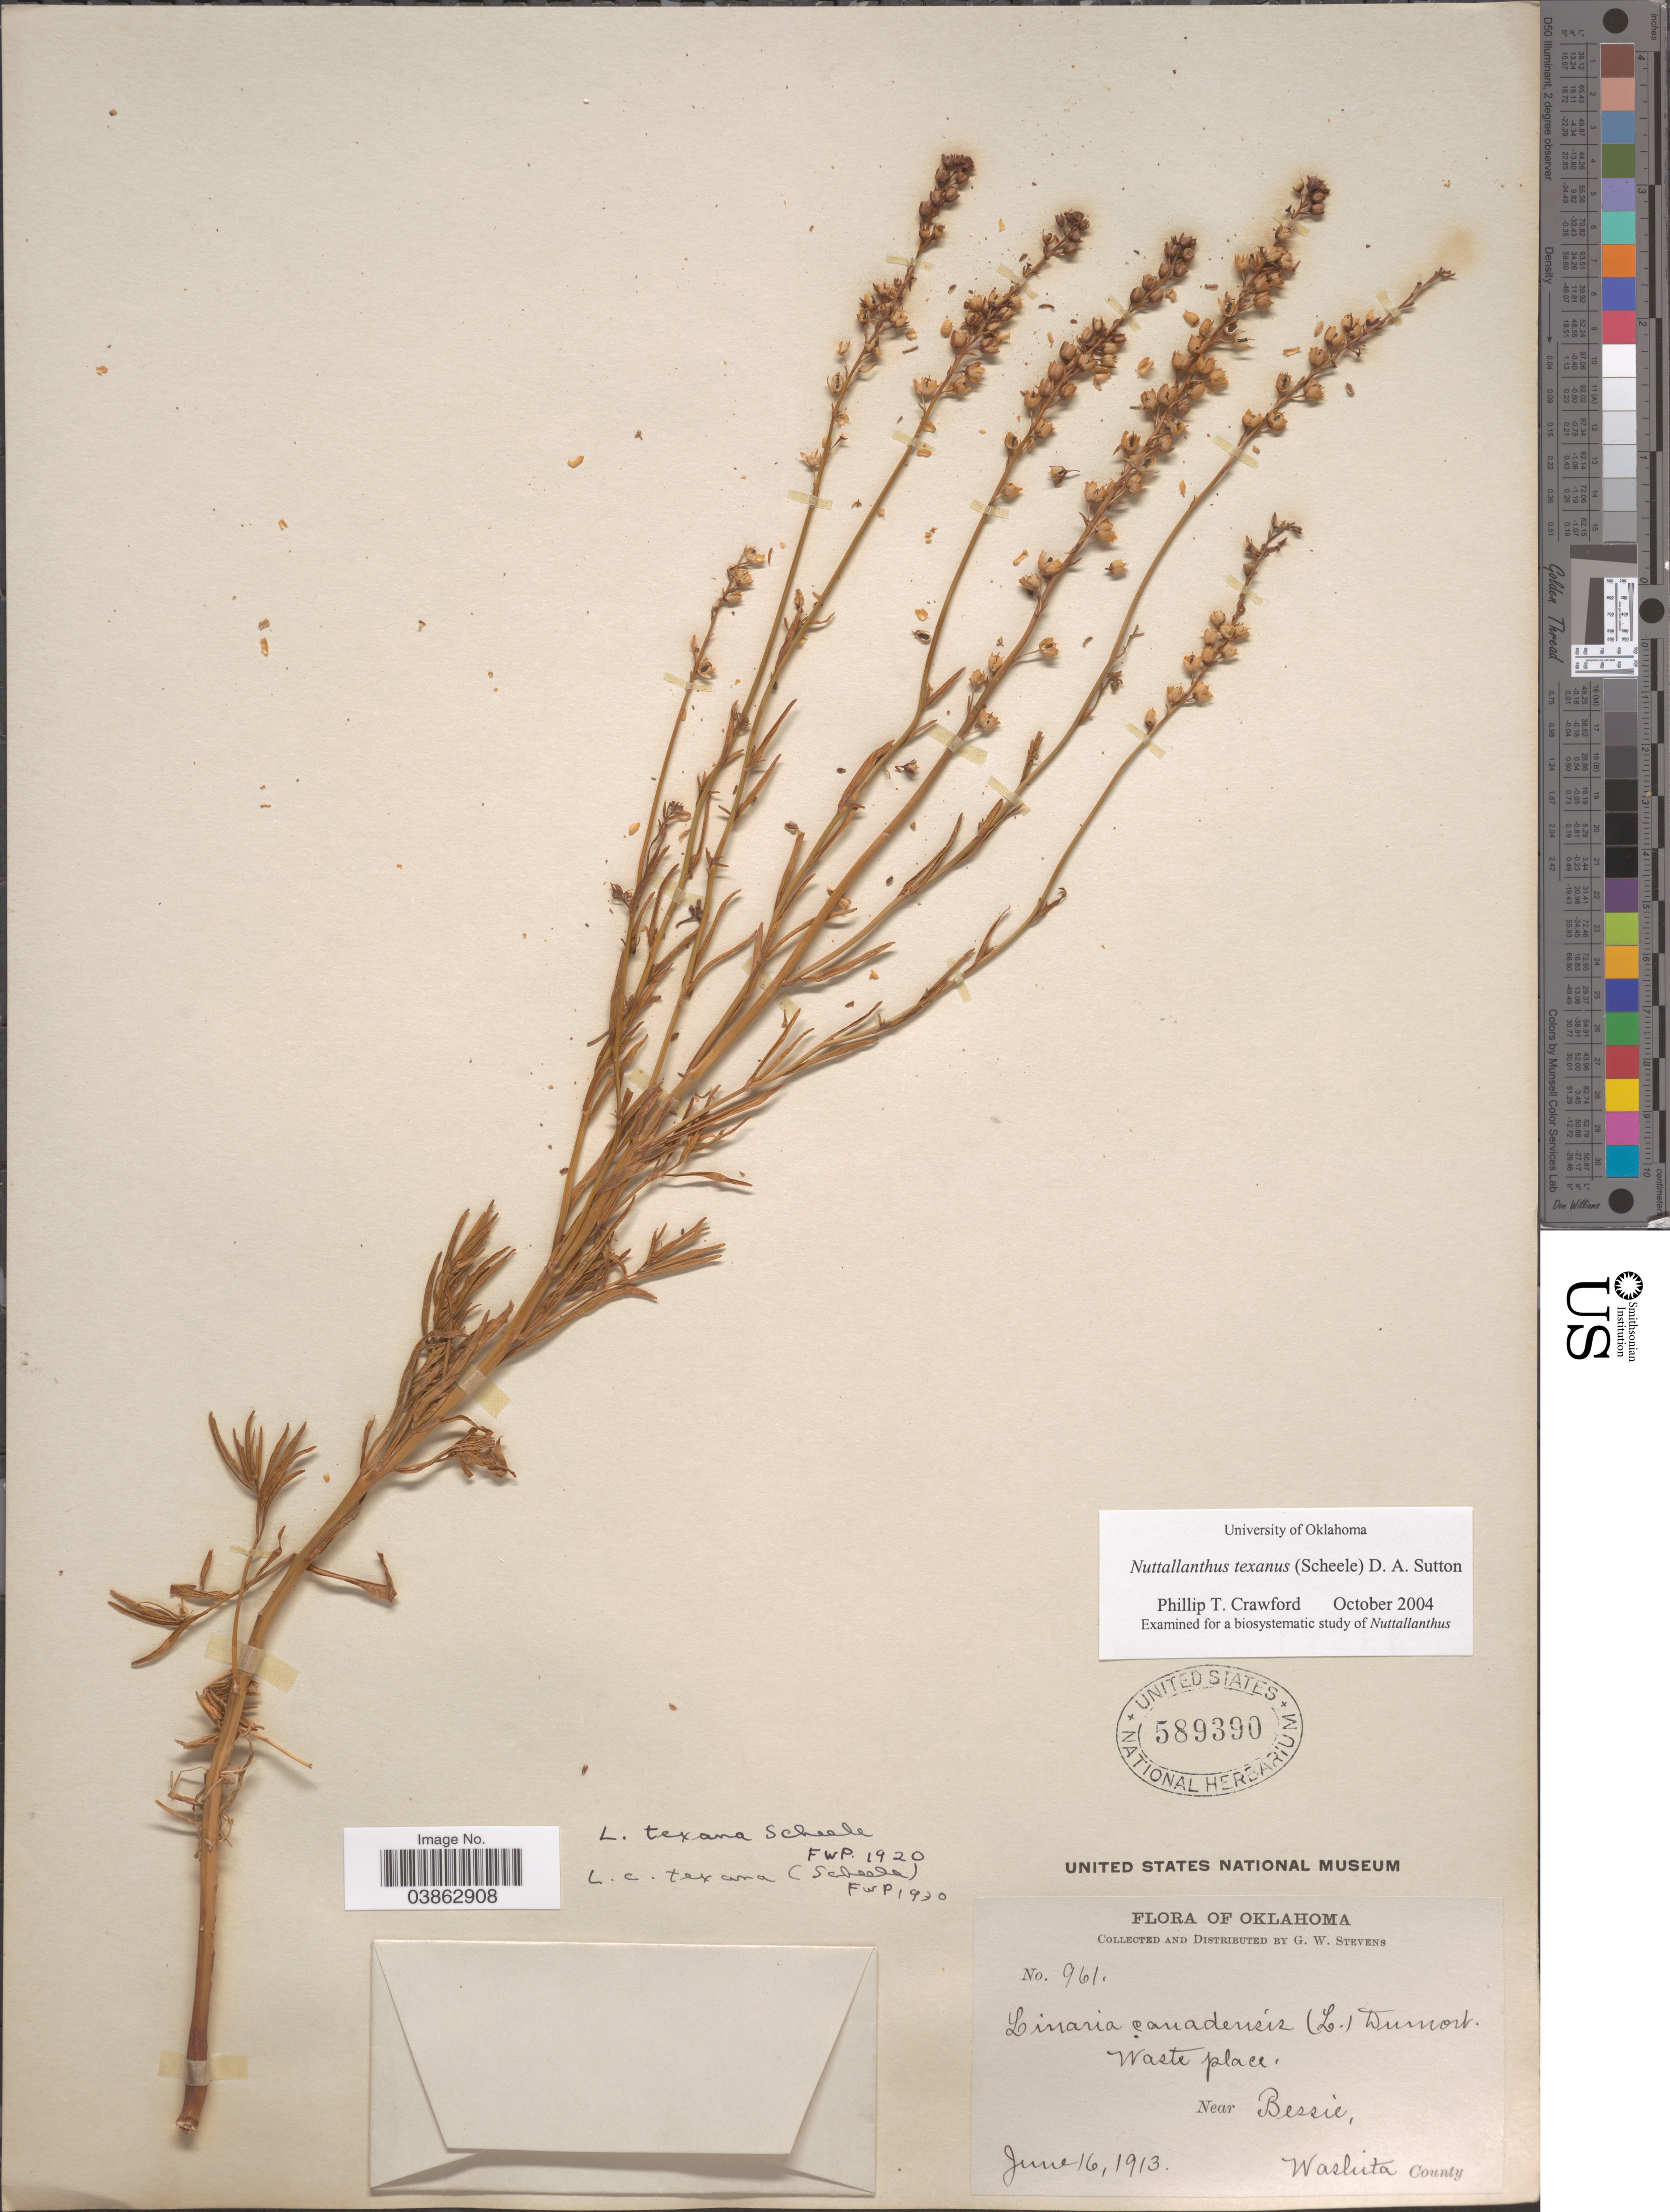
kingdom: Plantae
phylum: Tracheophyta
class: Magnoliopsida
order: Lamiales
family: Plantaginaceae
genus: Linaria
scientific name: Linaria texana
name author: Scheele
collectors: G. W. Stevens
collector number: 961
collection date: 1913-06-16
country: United States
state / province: Oklahoma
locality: Waste place. Near Bessie, Washita County.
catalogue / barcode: US 589390